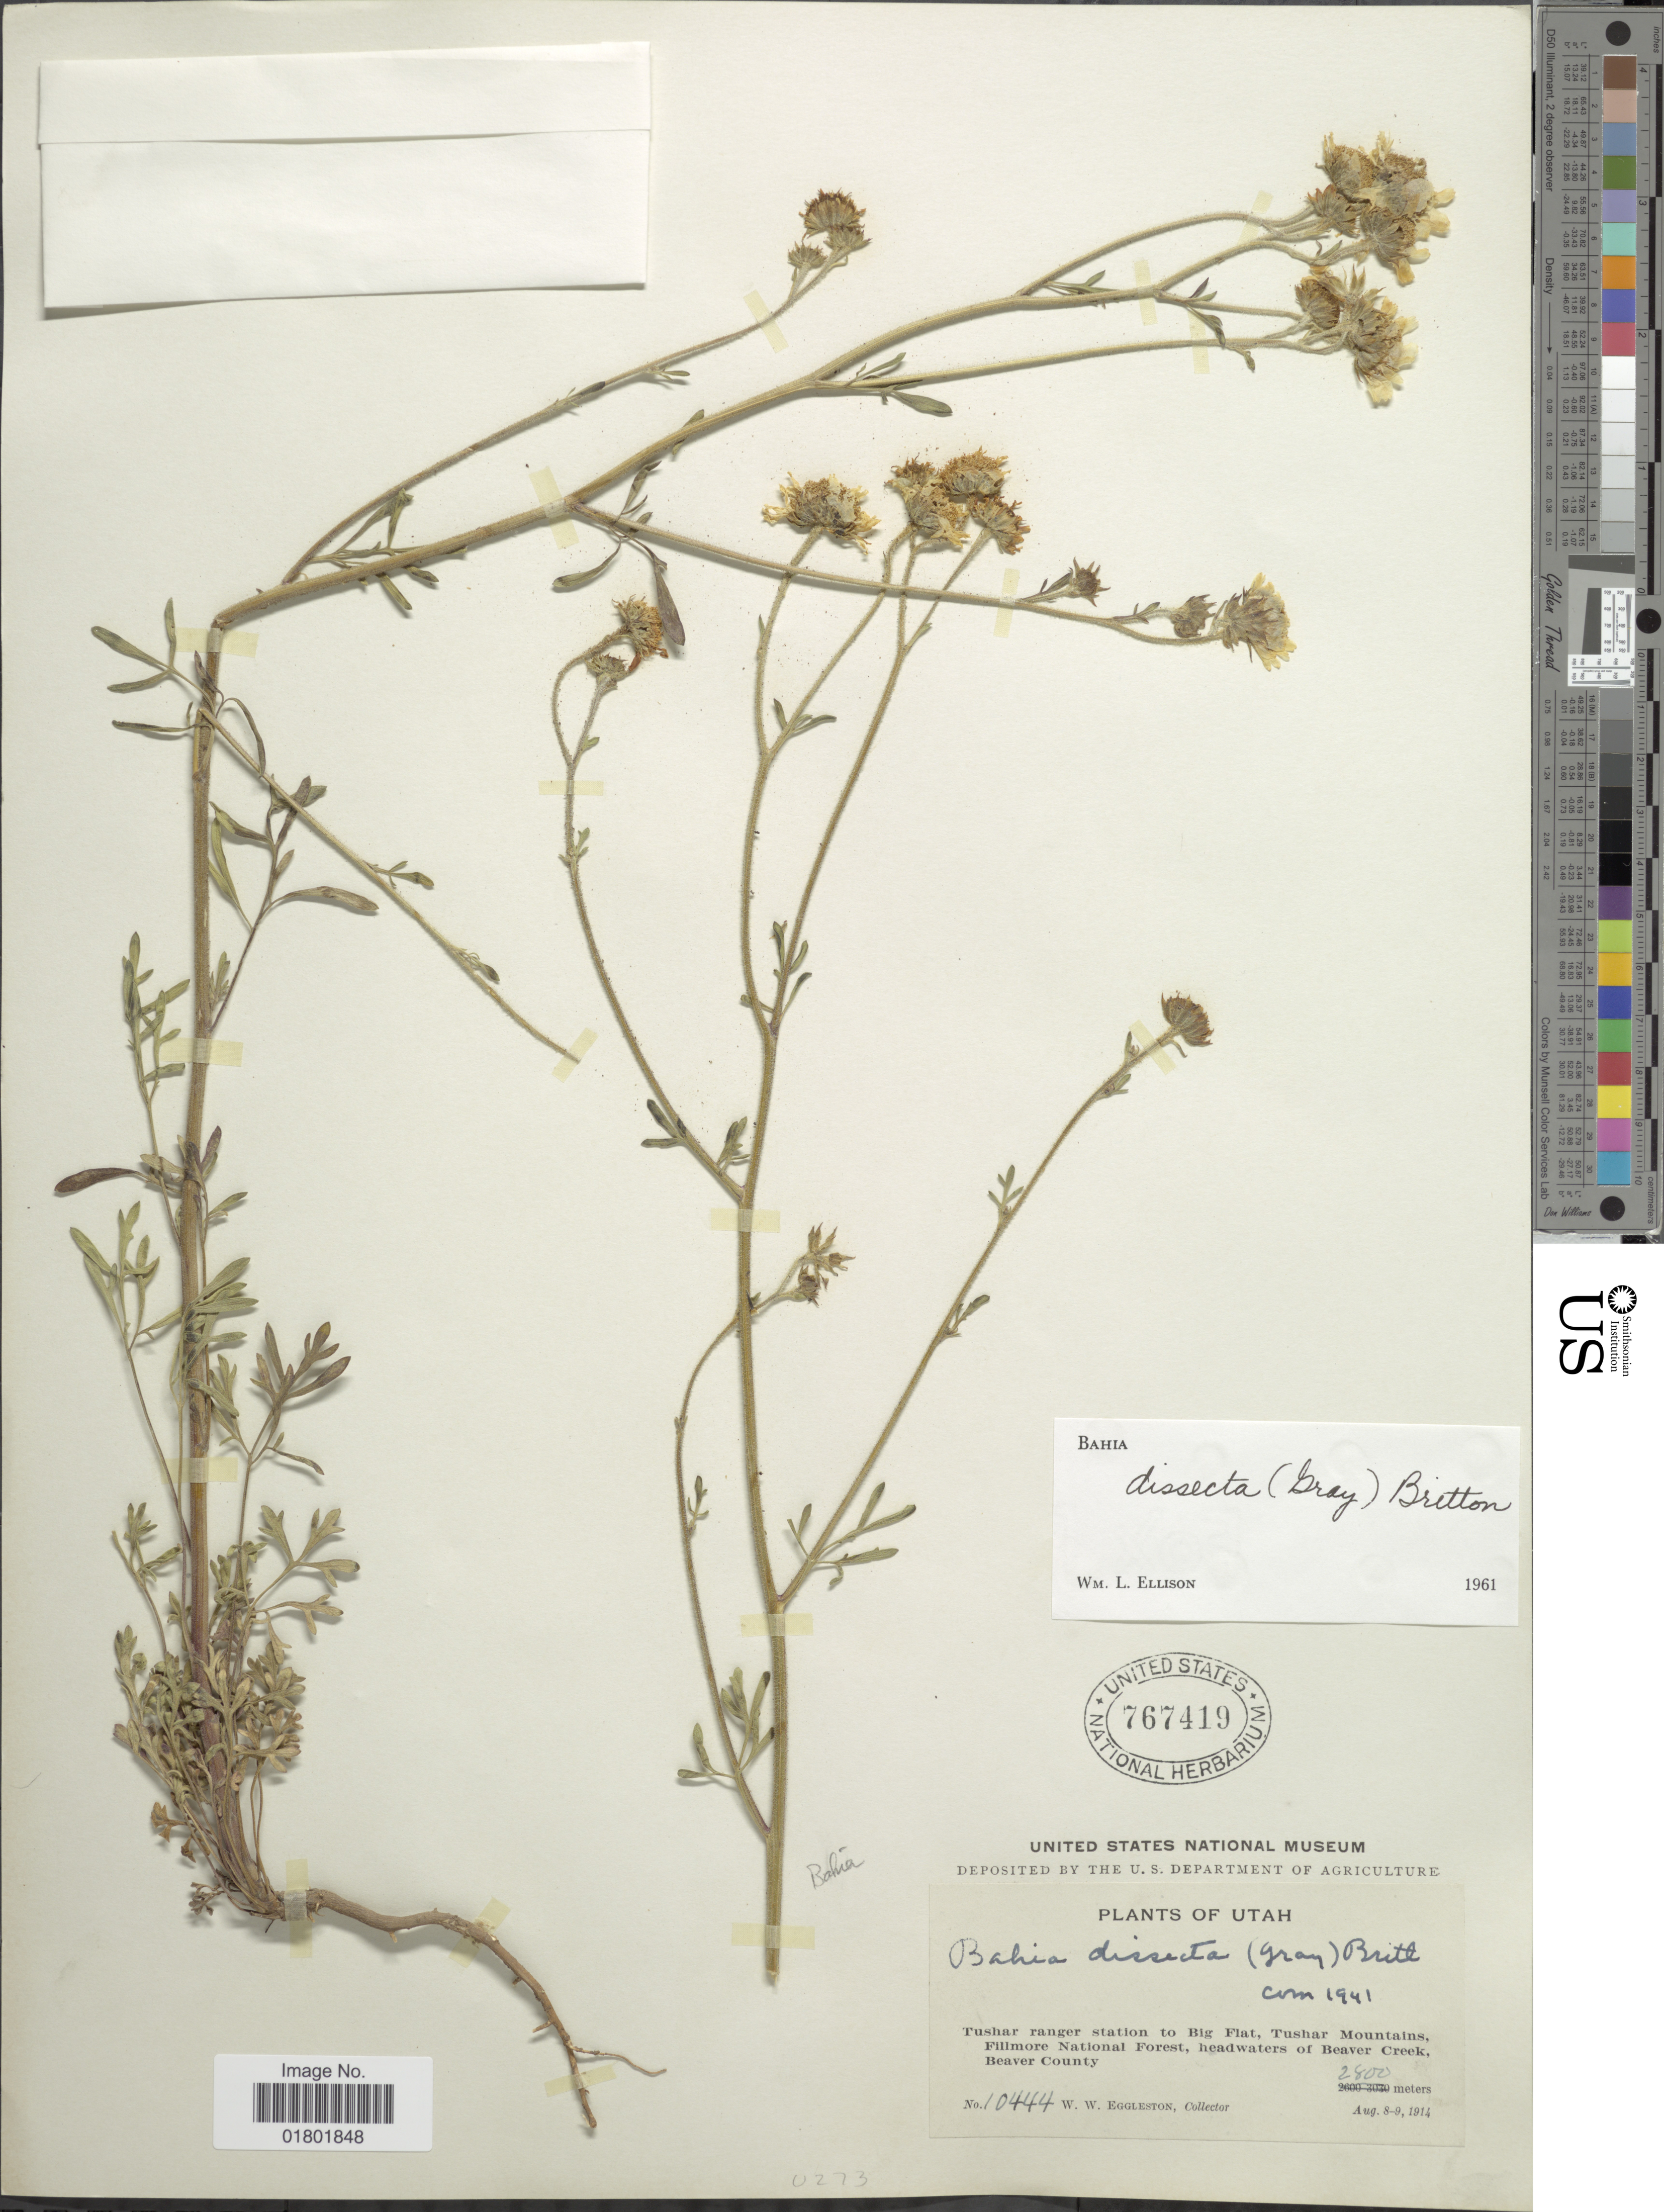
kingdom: Plantae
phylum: Tracheophyta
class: Magnoliopsida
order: Asterales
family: Asteraceae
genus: Bahia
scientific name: Bahia dissecta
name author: (A. Gray) Britton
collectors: W. W. Eggleston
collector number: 10444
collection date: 1914-08-08/1914-08-09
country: United States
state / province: Utah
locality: Tushar ranger station to Big Flat, Tushar Mountains, Fillmore National Forest, headwaters of Beaver Creek, Beaver County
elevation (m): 2800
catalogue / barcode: US 767419